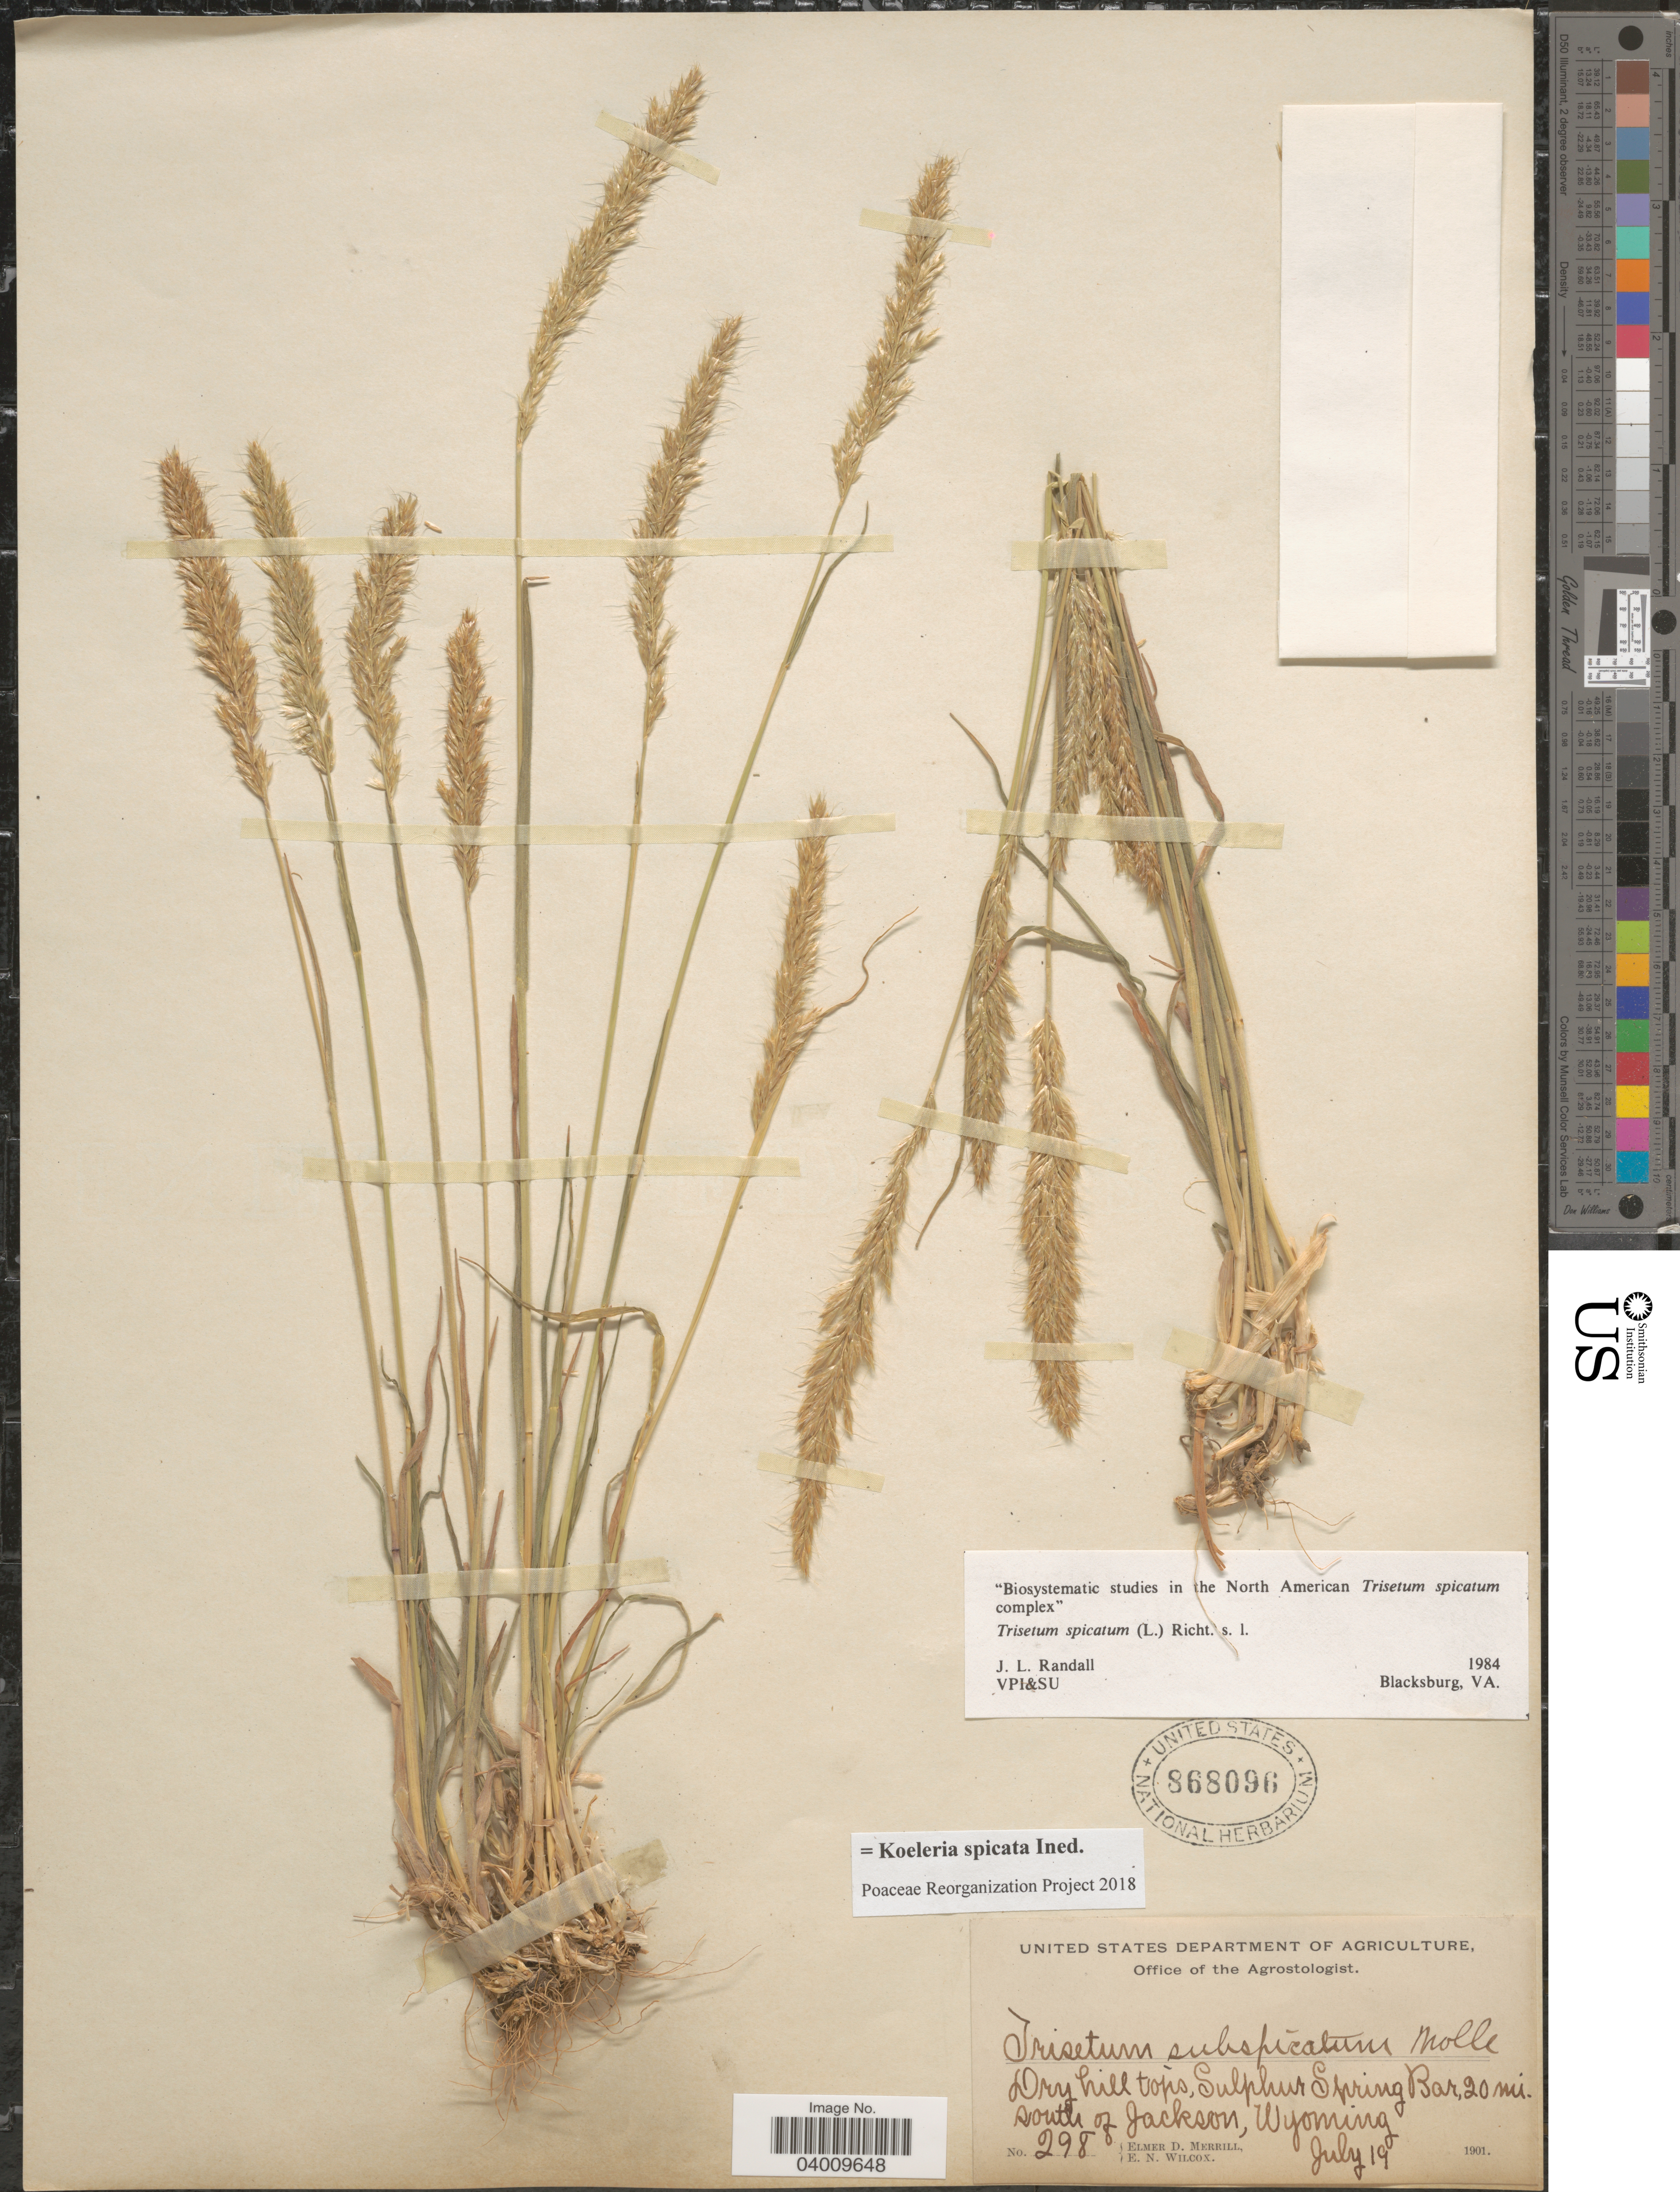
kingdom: Plantae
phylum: Tracheophyta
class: Liliopsida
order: Poales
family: Poaceae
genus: Koeleria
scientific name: Koeleria spicata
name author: (L.) Barberá et al.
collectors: E. D. Merrill & E. Wilcox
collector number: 298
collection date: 1901-07-19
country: United States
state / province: Wyoming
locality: Dry hill tops, Sulphur Spring Bar, 20 mi. south of Jackson.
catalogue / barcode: US 868096